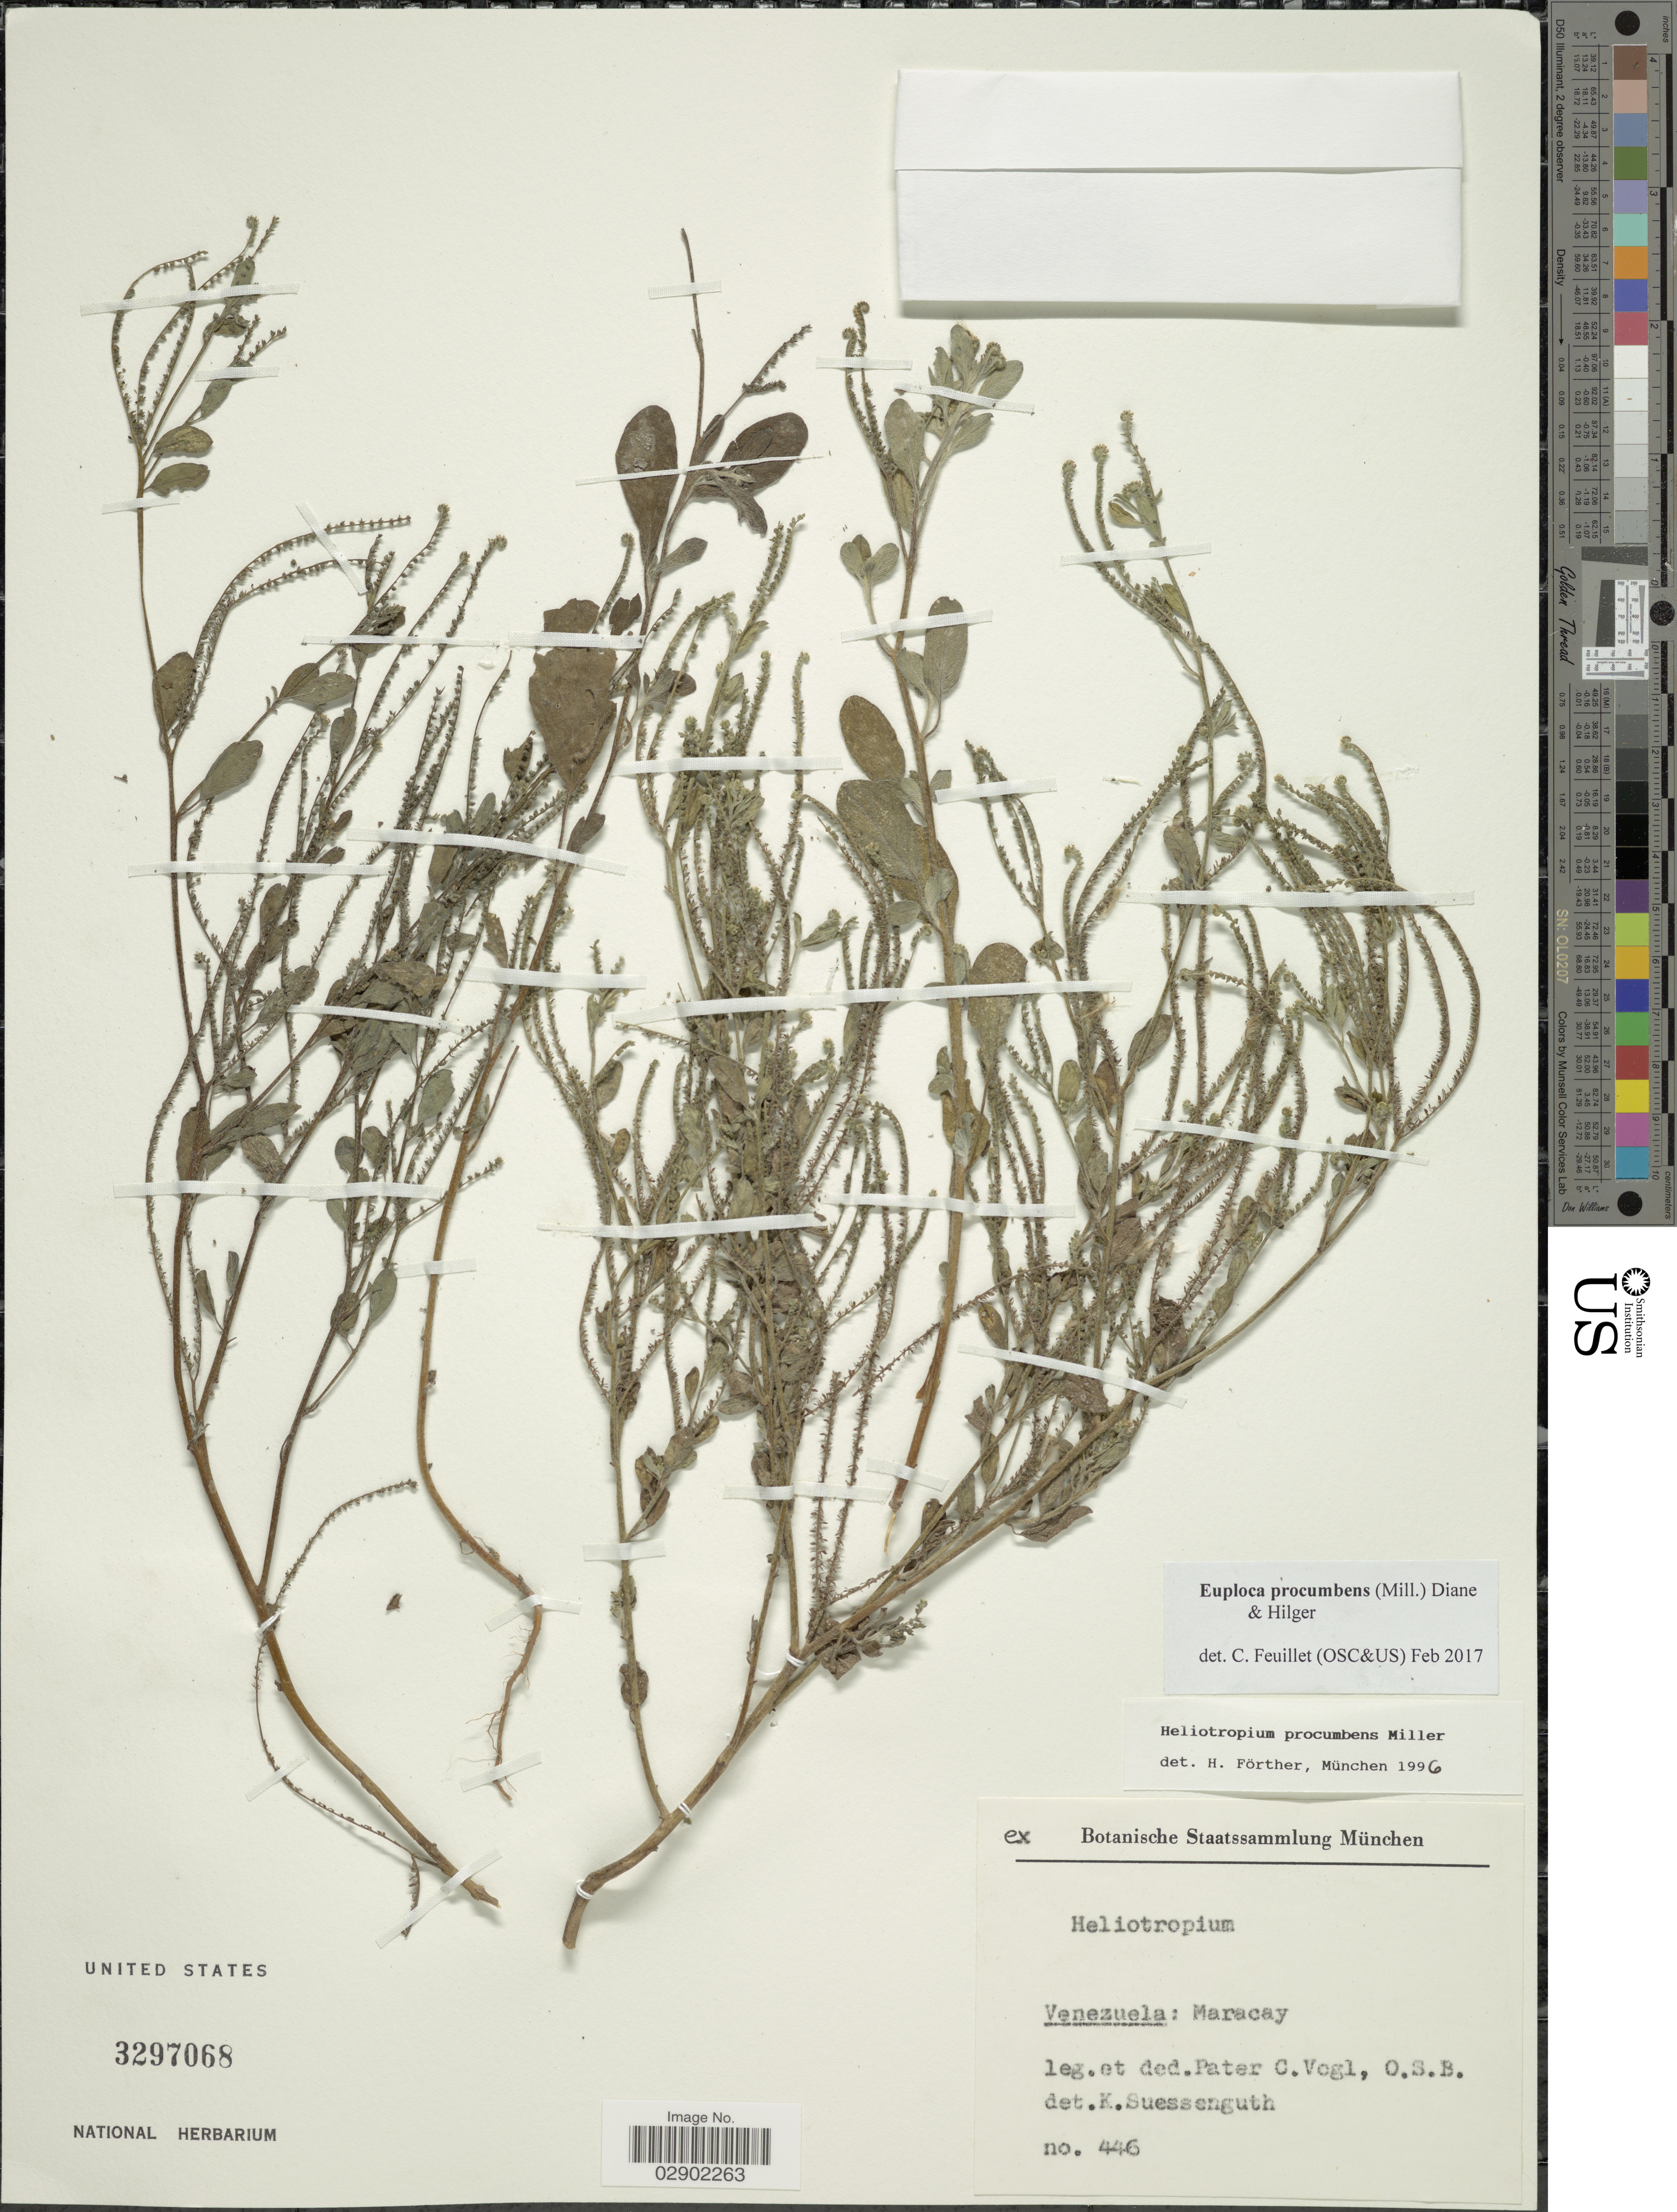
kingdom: Plantae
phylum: Tracheophyta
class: Magnoliopsida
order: Boraginales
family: Heliotropiaceae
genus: Euploca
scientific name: Euploca procumbens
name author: (Mill.) Diane & Hilger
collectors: P. Vogl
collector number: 446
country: Venezuela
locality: Maracay.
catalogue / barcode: US 3297068